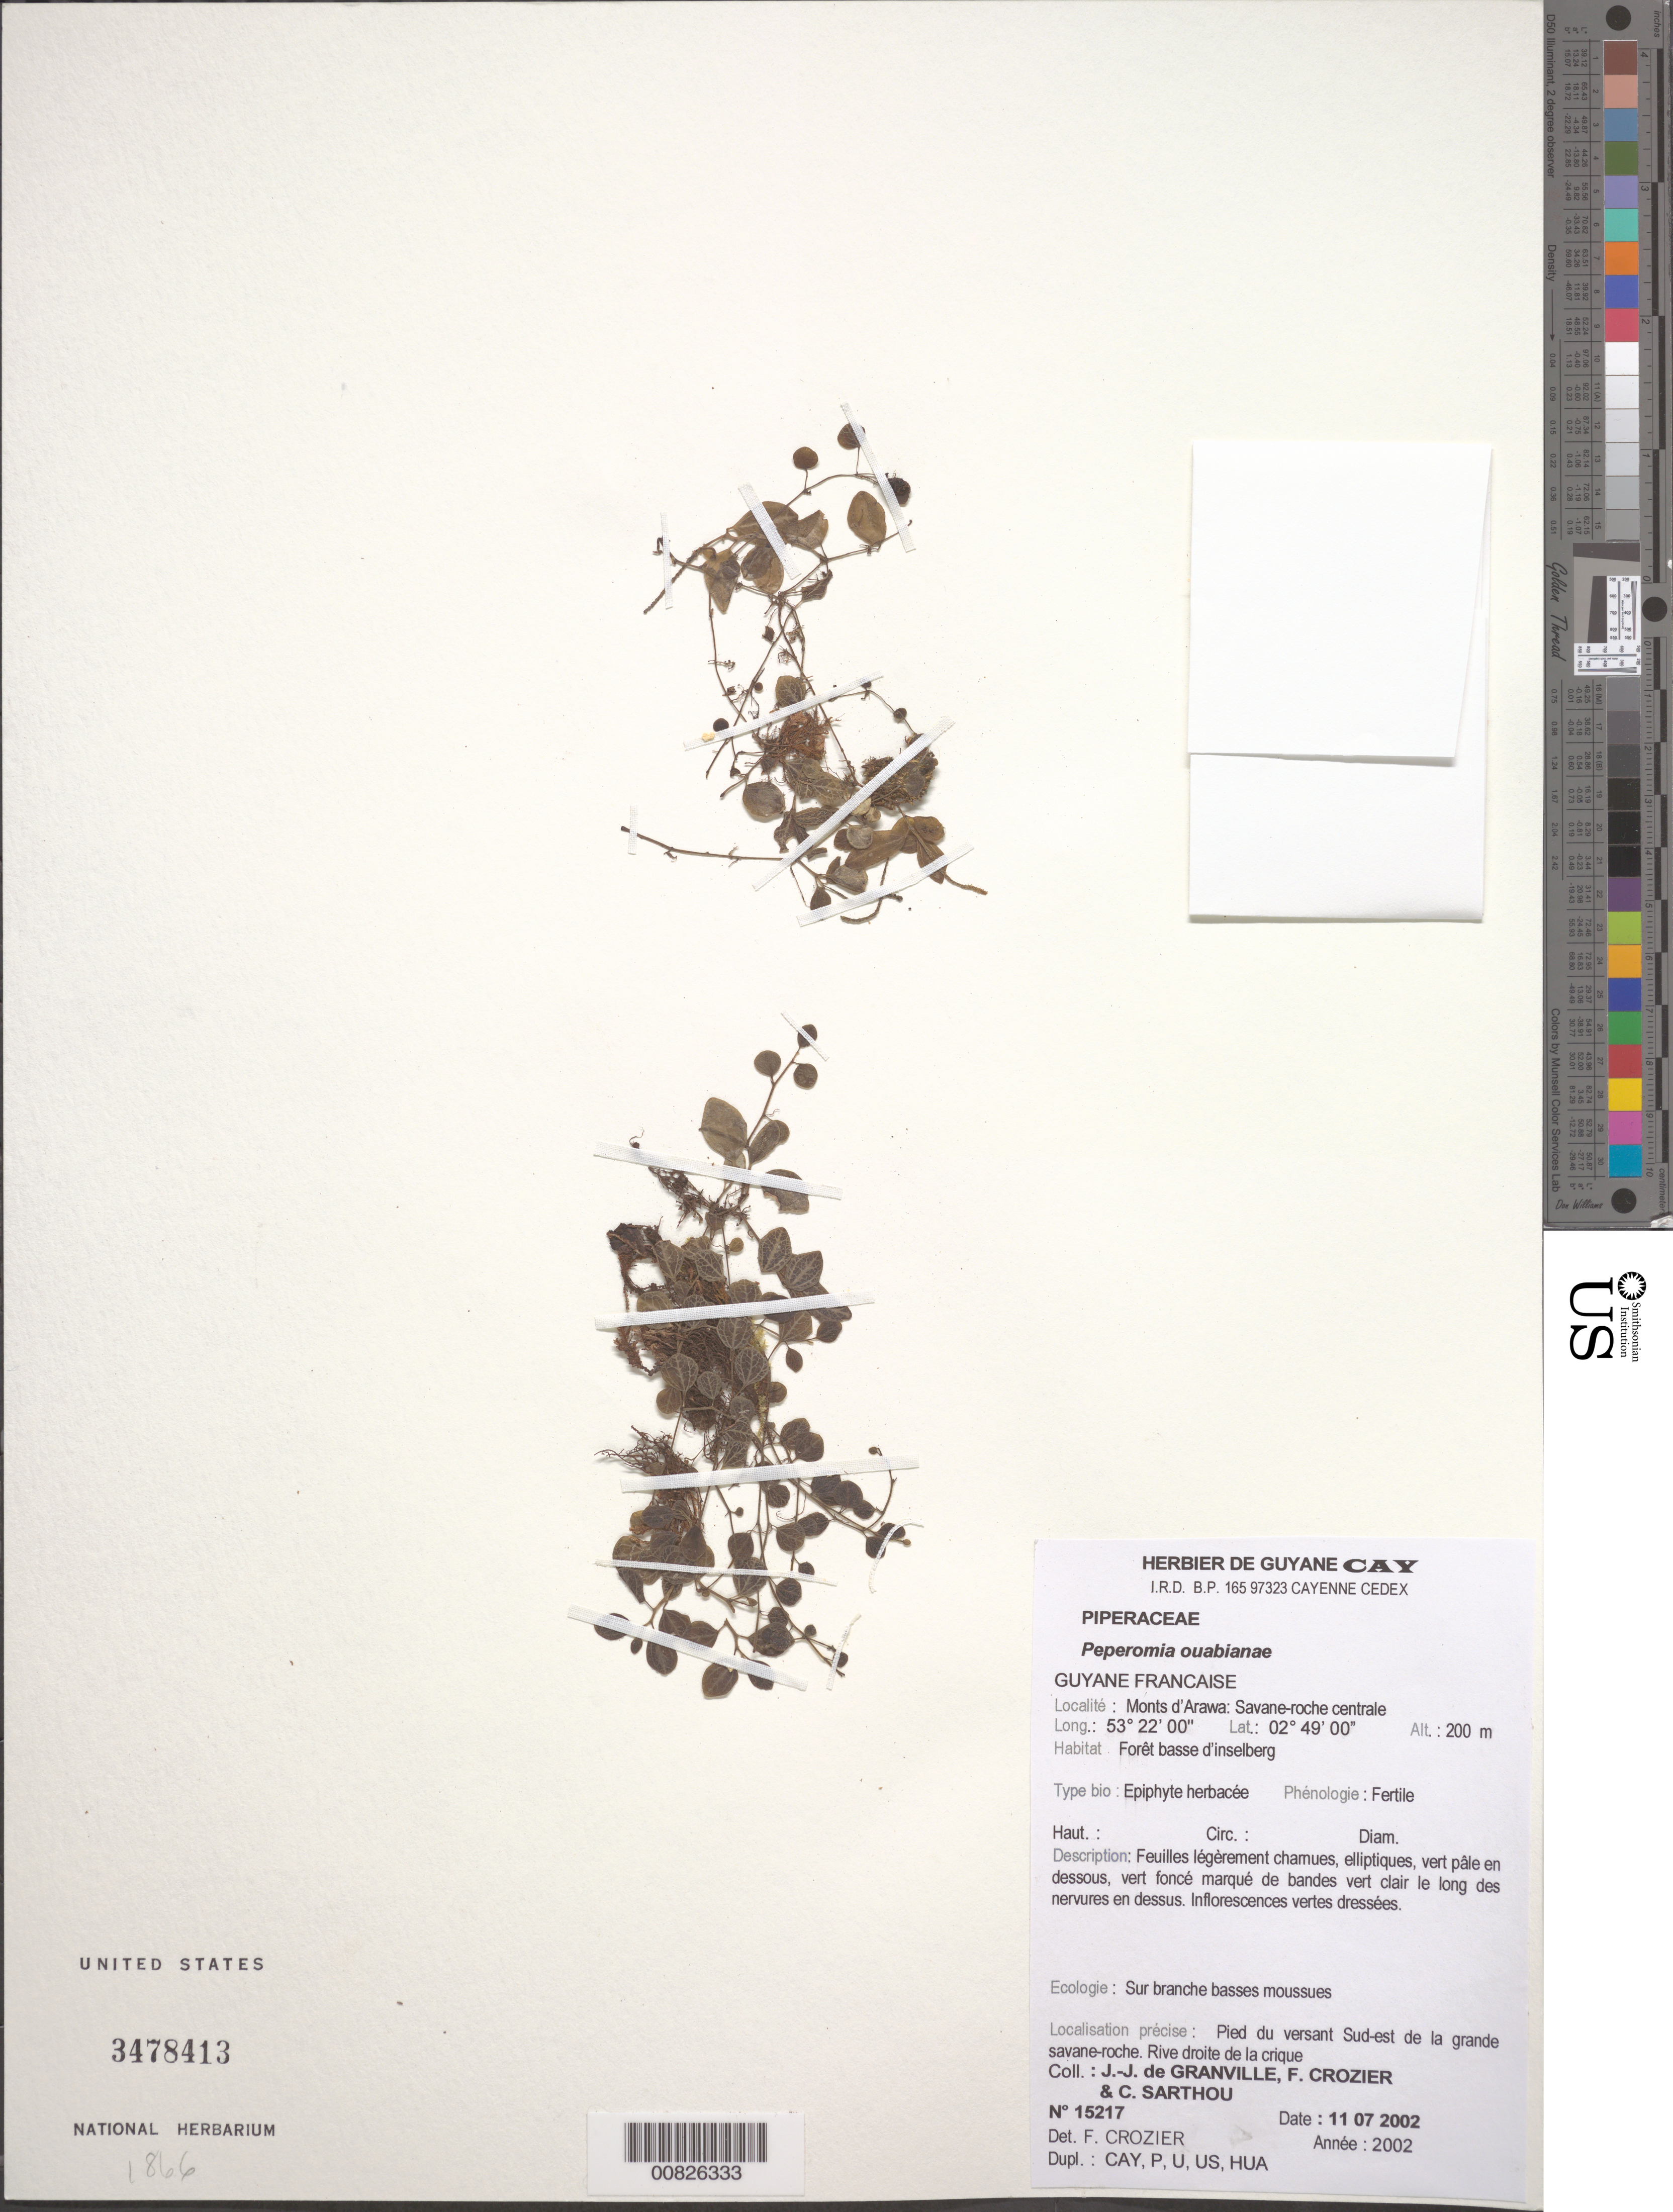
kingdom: Plantae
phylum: Tracheophyta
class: Magnoliopsida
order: Piperales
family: Piperaceae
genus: Peperomia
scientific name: Peperomia ouabianae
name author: C. DC.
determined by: Crozier, F.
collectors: J.-J. de Granville, F. Crozier & C. Sarthou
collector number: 15217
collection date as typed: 11-Jul-02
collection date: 2002-07-11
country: French Guiana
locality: Monts d'Arawa, zone de la savane-roche centrale, versant sud-est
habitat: Forêt basse d'inselberg; sur branche basses moussues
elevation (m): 200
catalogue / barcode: US 3478413